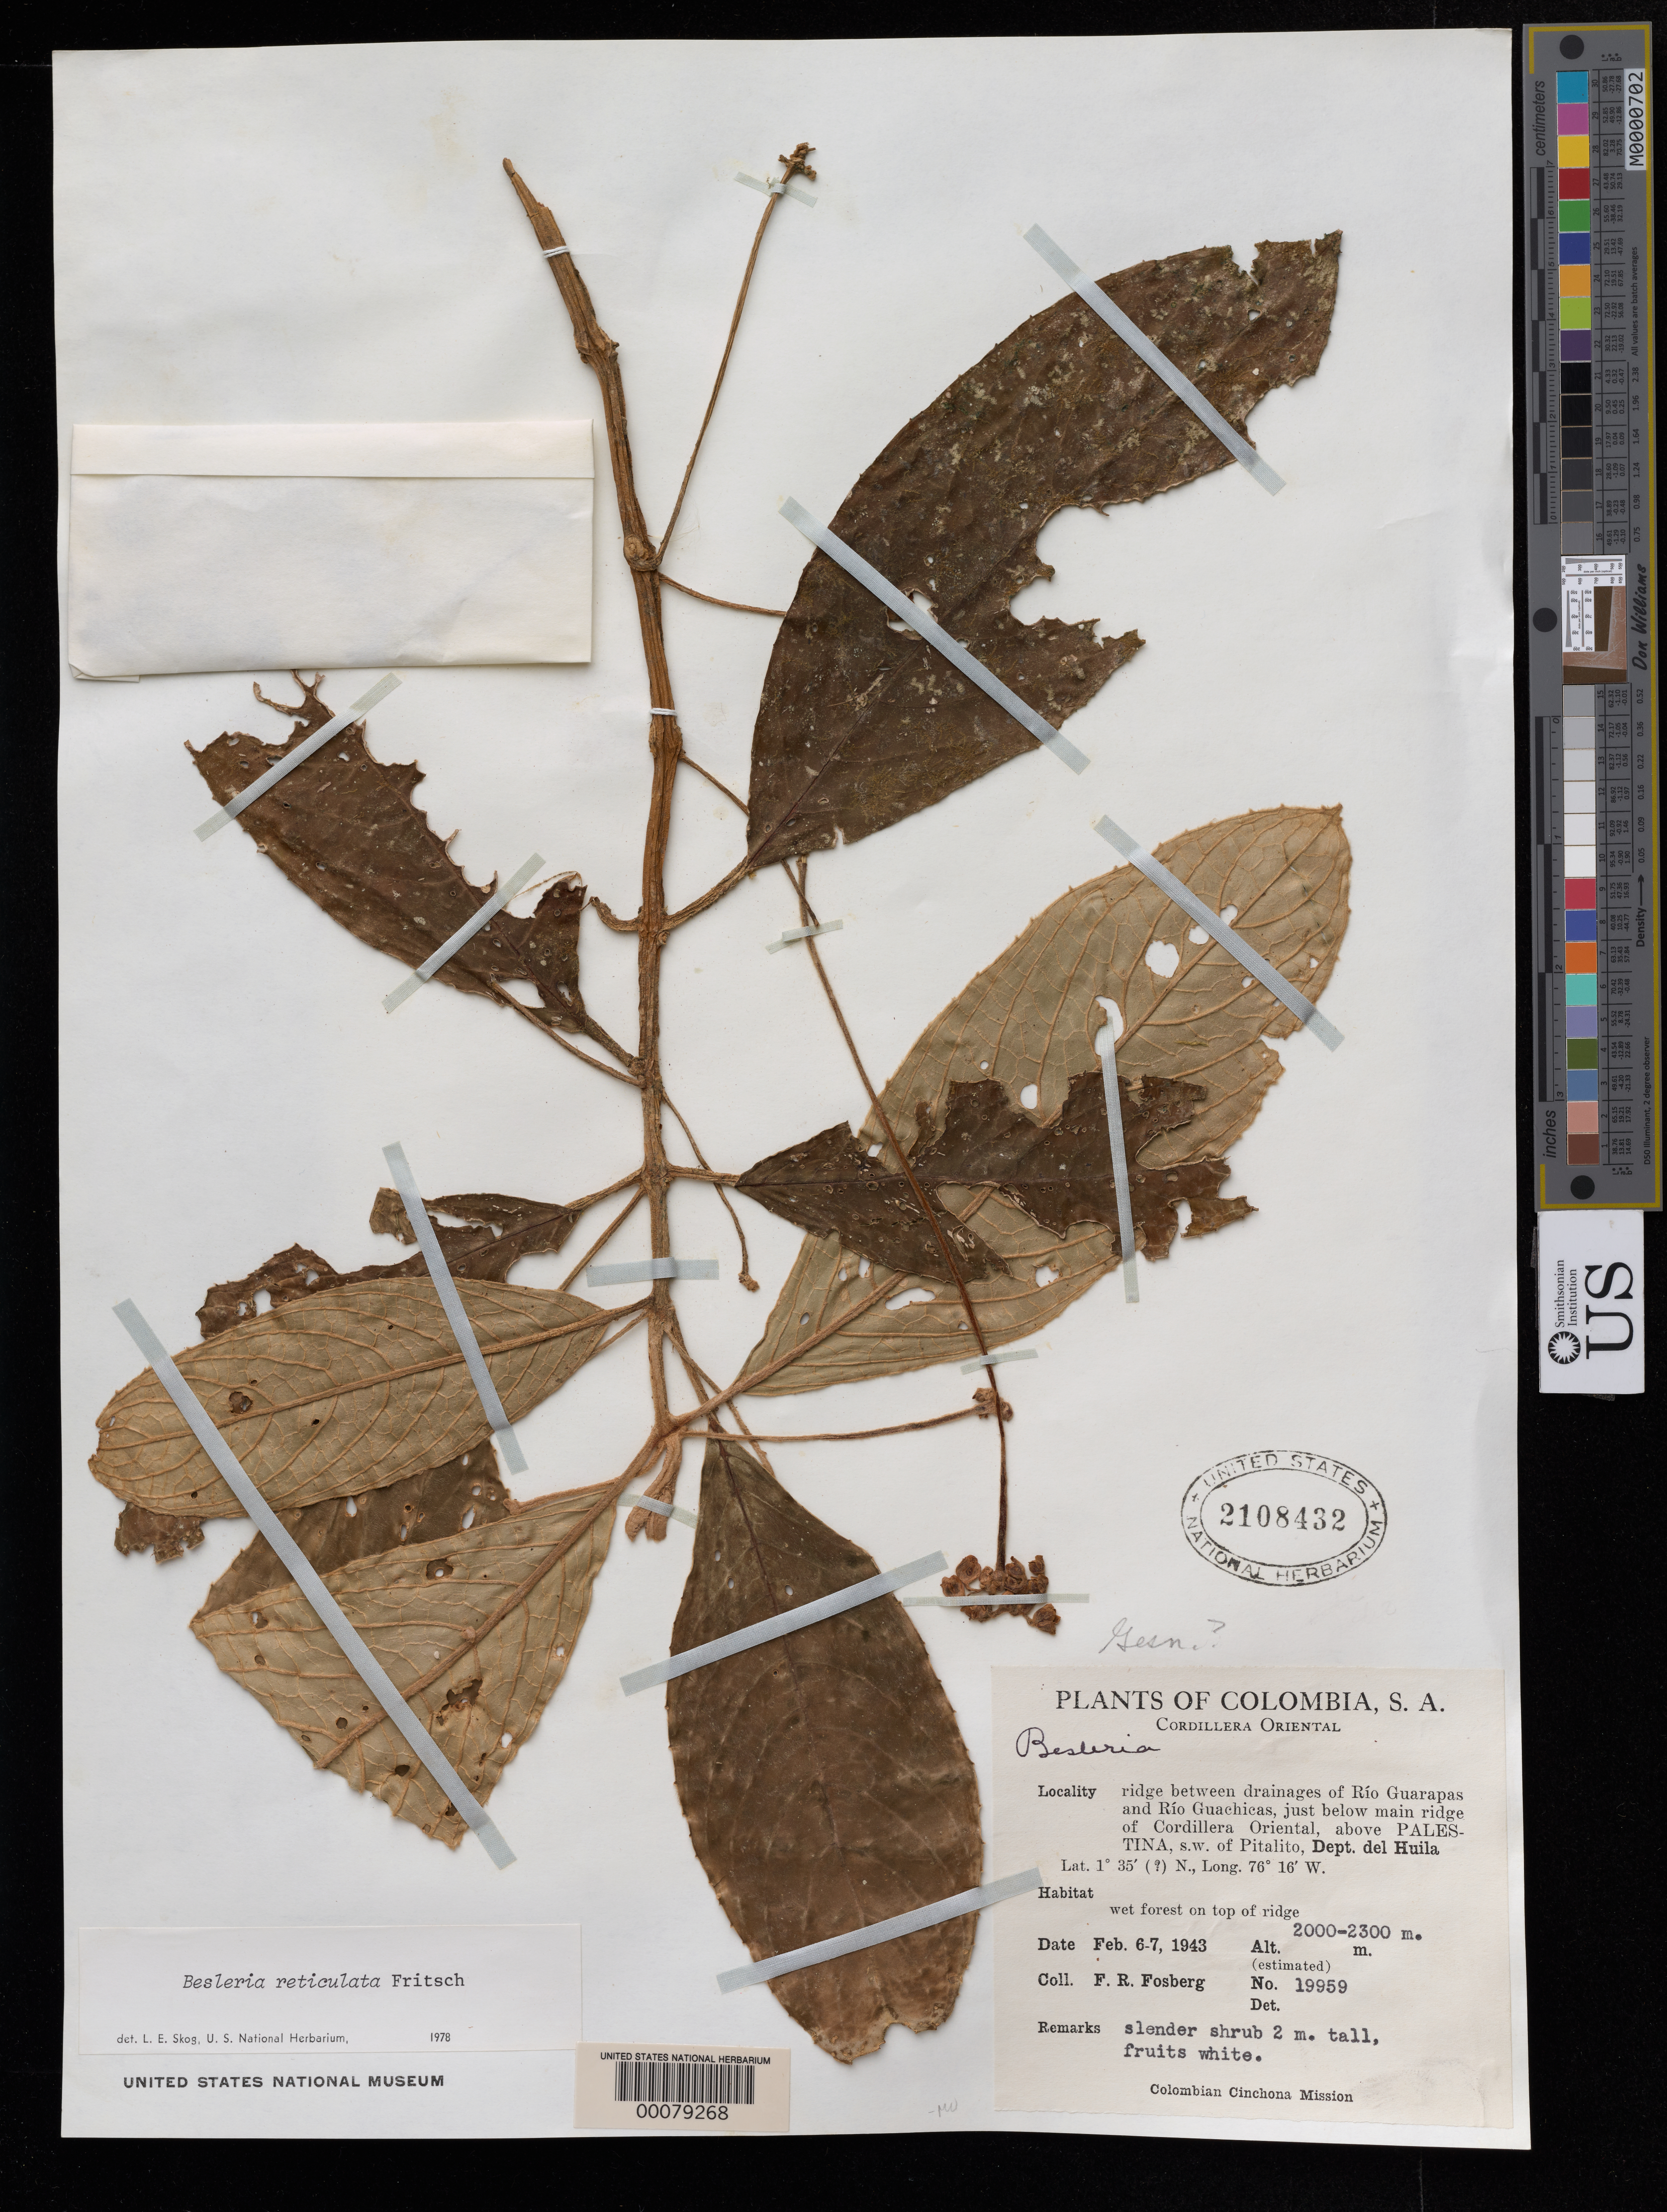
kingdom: Plantae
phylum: Tracheophyta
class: Magnoliopsida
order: Lamiales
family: Gesneriaceae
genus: Besleria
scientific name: Besleria reticulata var. reticulata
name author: Fritsch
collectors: F. R. Fosberg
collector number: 19959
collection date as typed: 6-7 Feb 1943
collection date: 1943-02-06/1943-02-07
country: Colombia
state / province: Huila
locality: Ridge between drainages of Rio Guarapas & Rio Guachicas, just below main ridge of Cord Orient, above Palestina, SW of Pitalito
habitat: Wet forest on top of ridge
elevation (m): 2000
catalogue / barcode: US 2108432